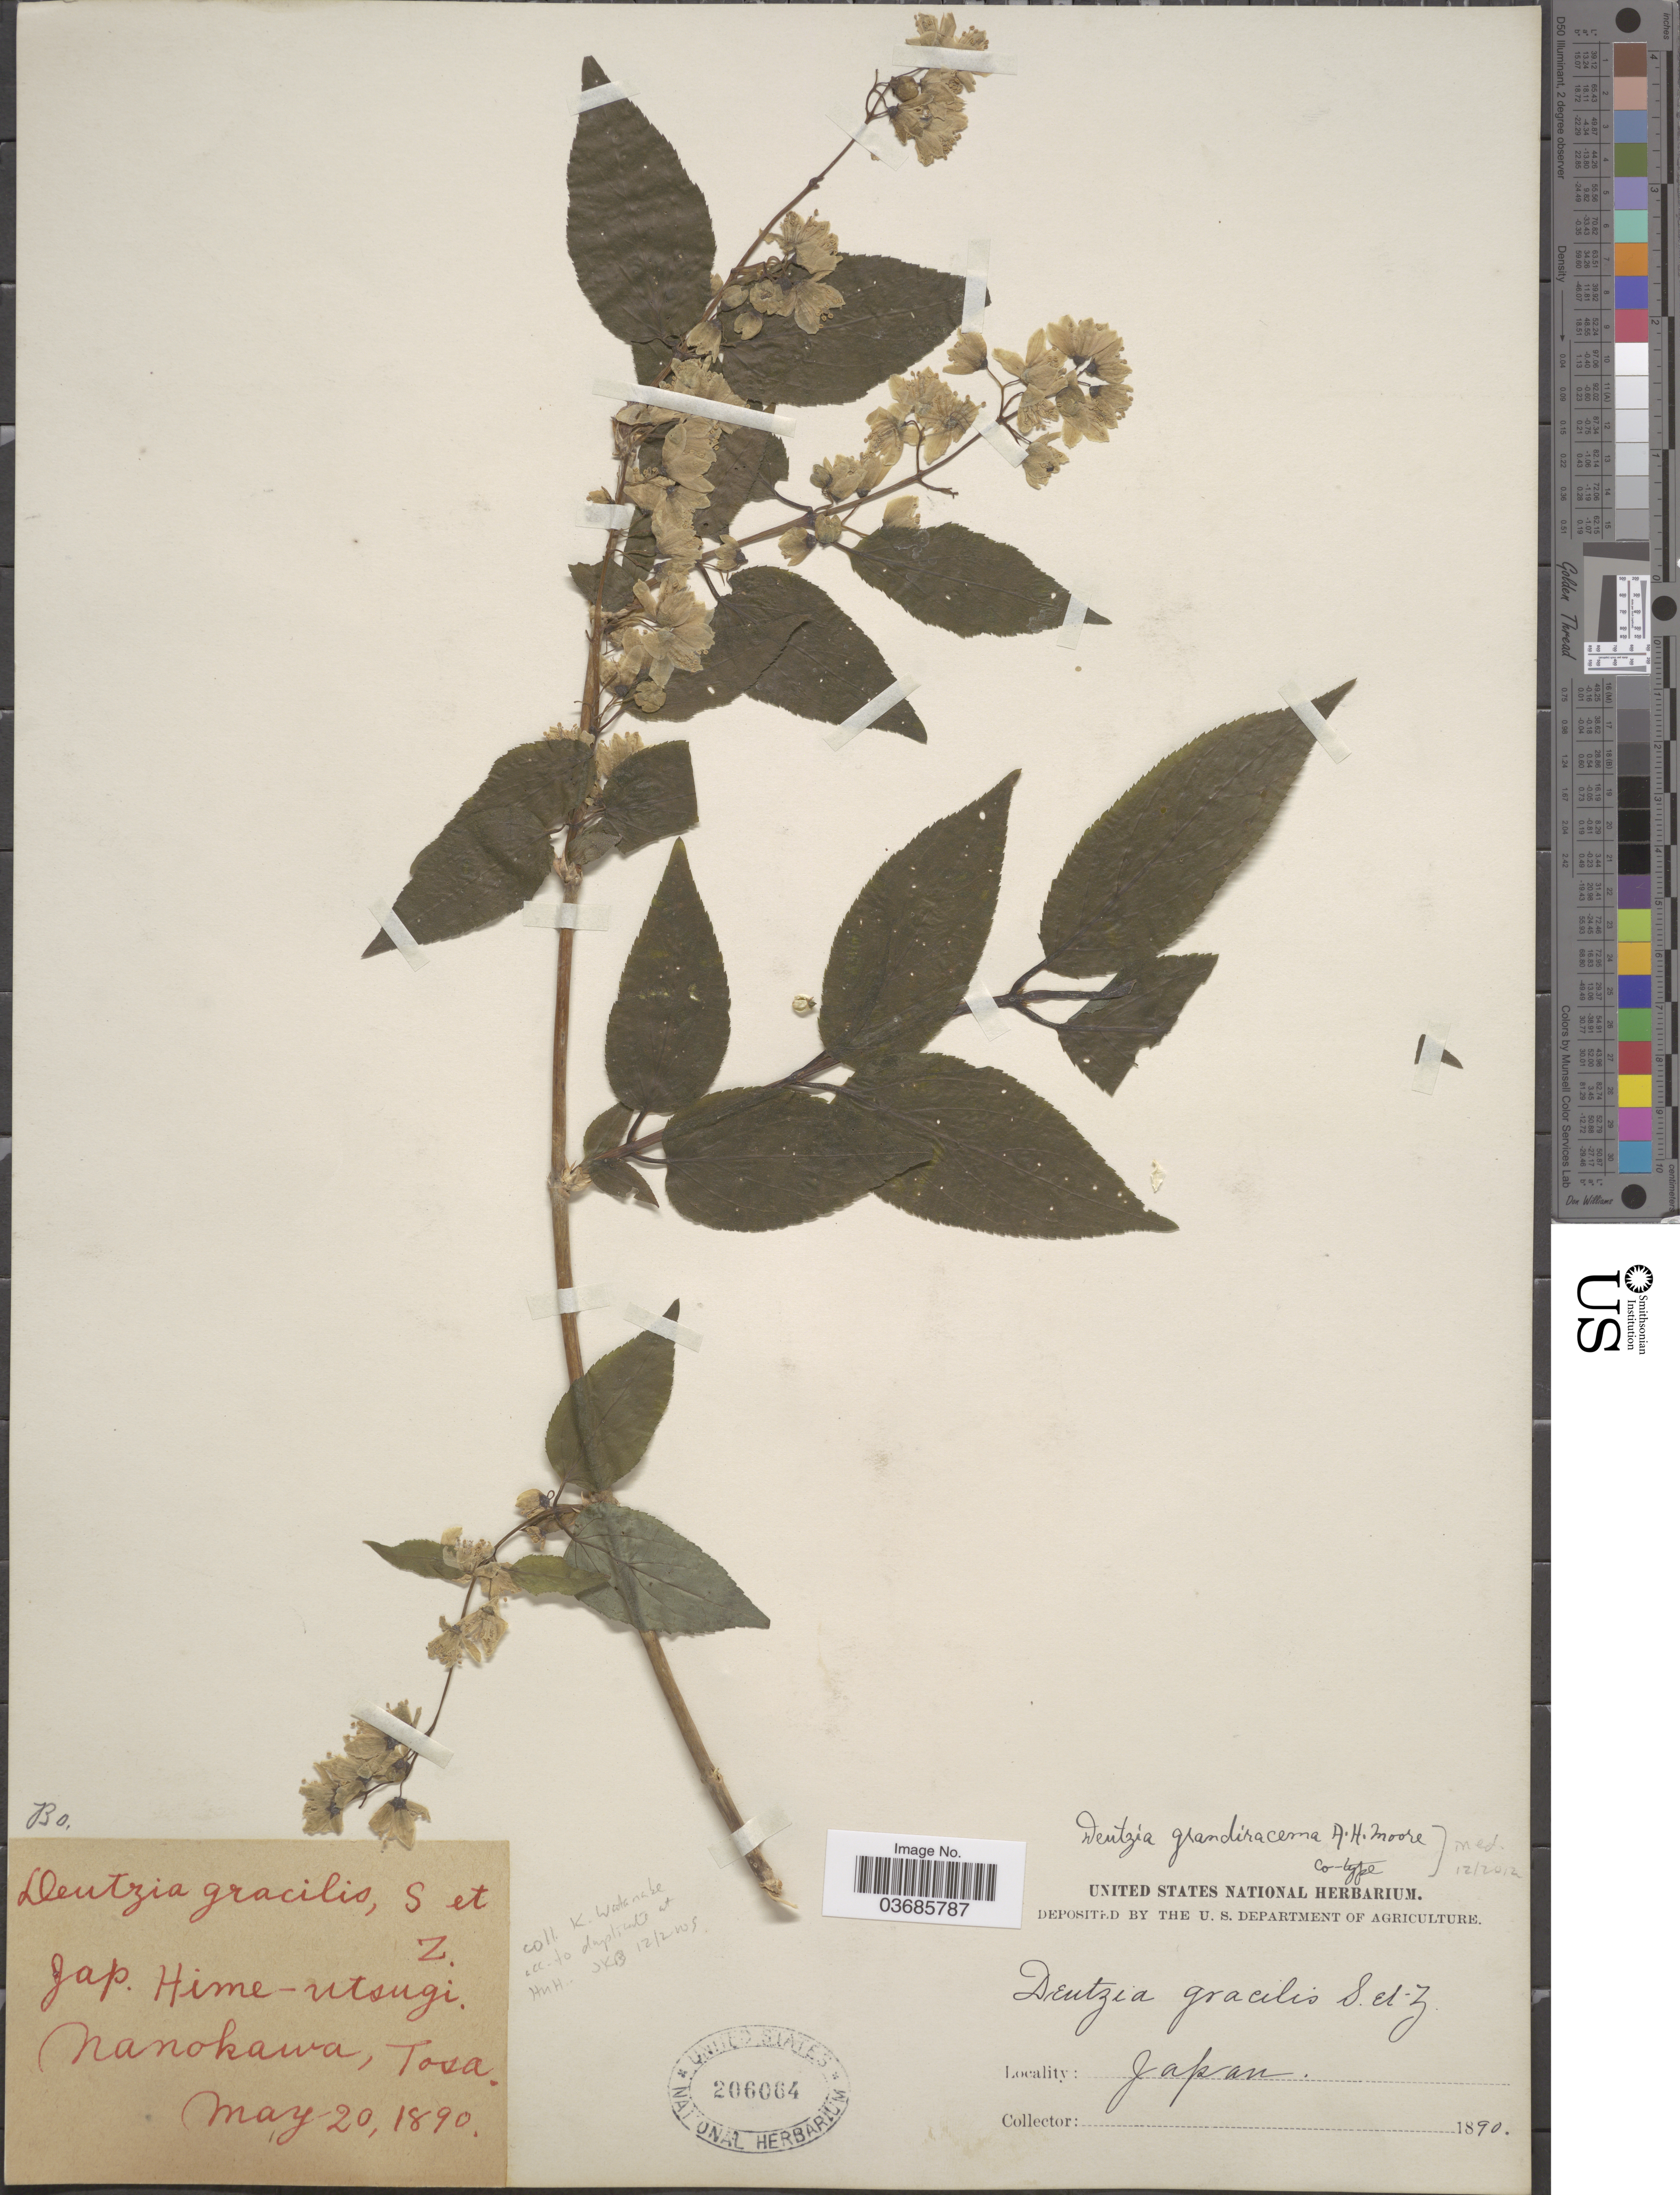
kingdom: Plantae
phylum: Tracheophyta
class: Magnoliopsida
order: Cornales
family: Hydrangeaceae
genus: Deutzia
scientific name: Deutzia gracilis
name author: Siebold & Zucc.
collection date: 1890-05-20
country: Japan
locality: Nanokawa, Tosa.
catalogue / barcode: US 206064